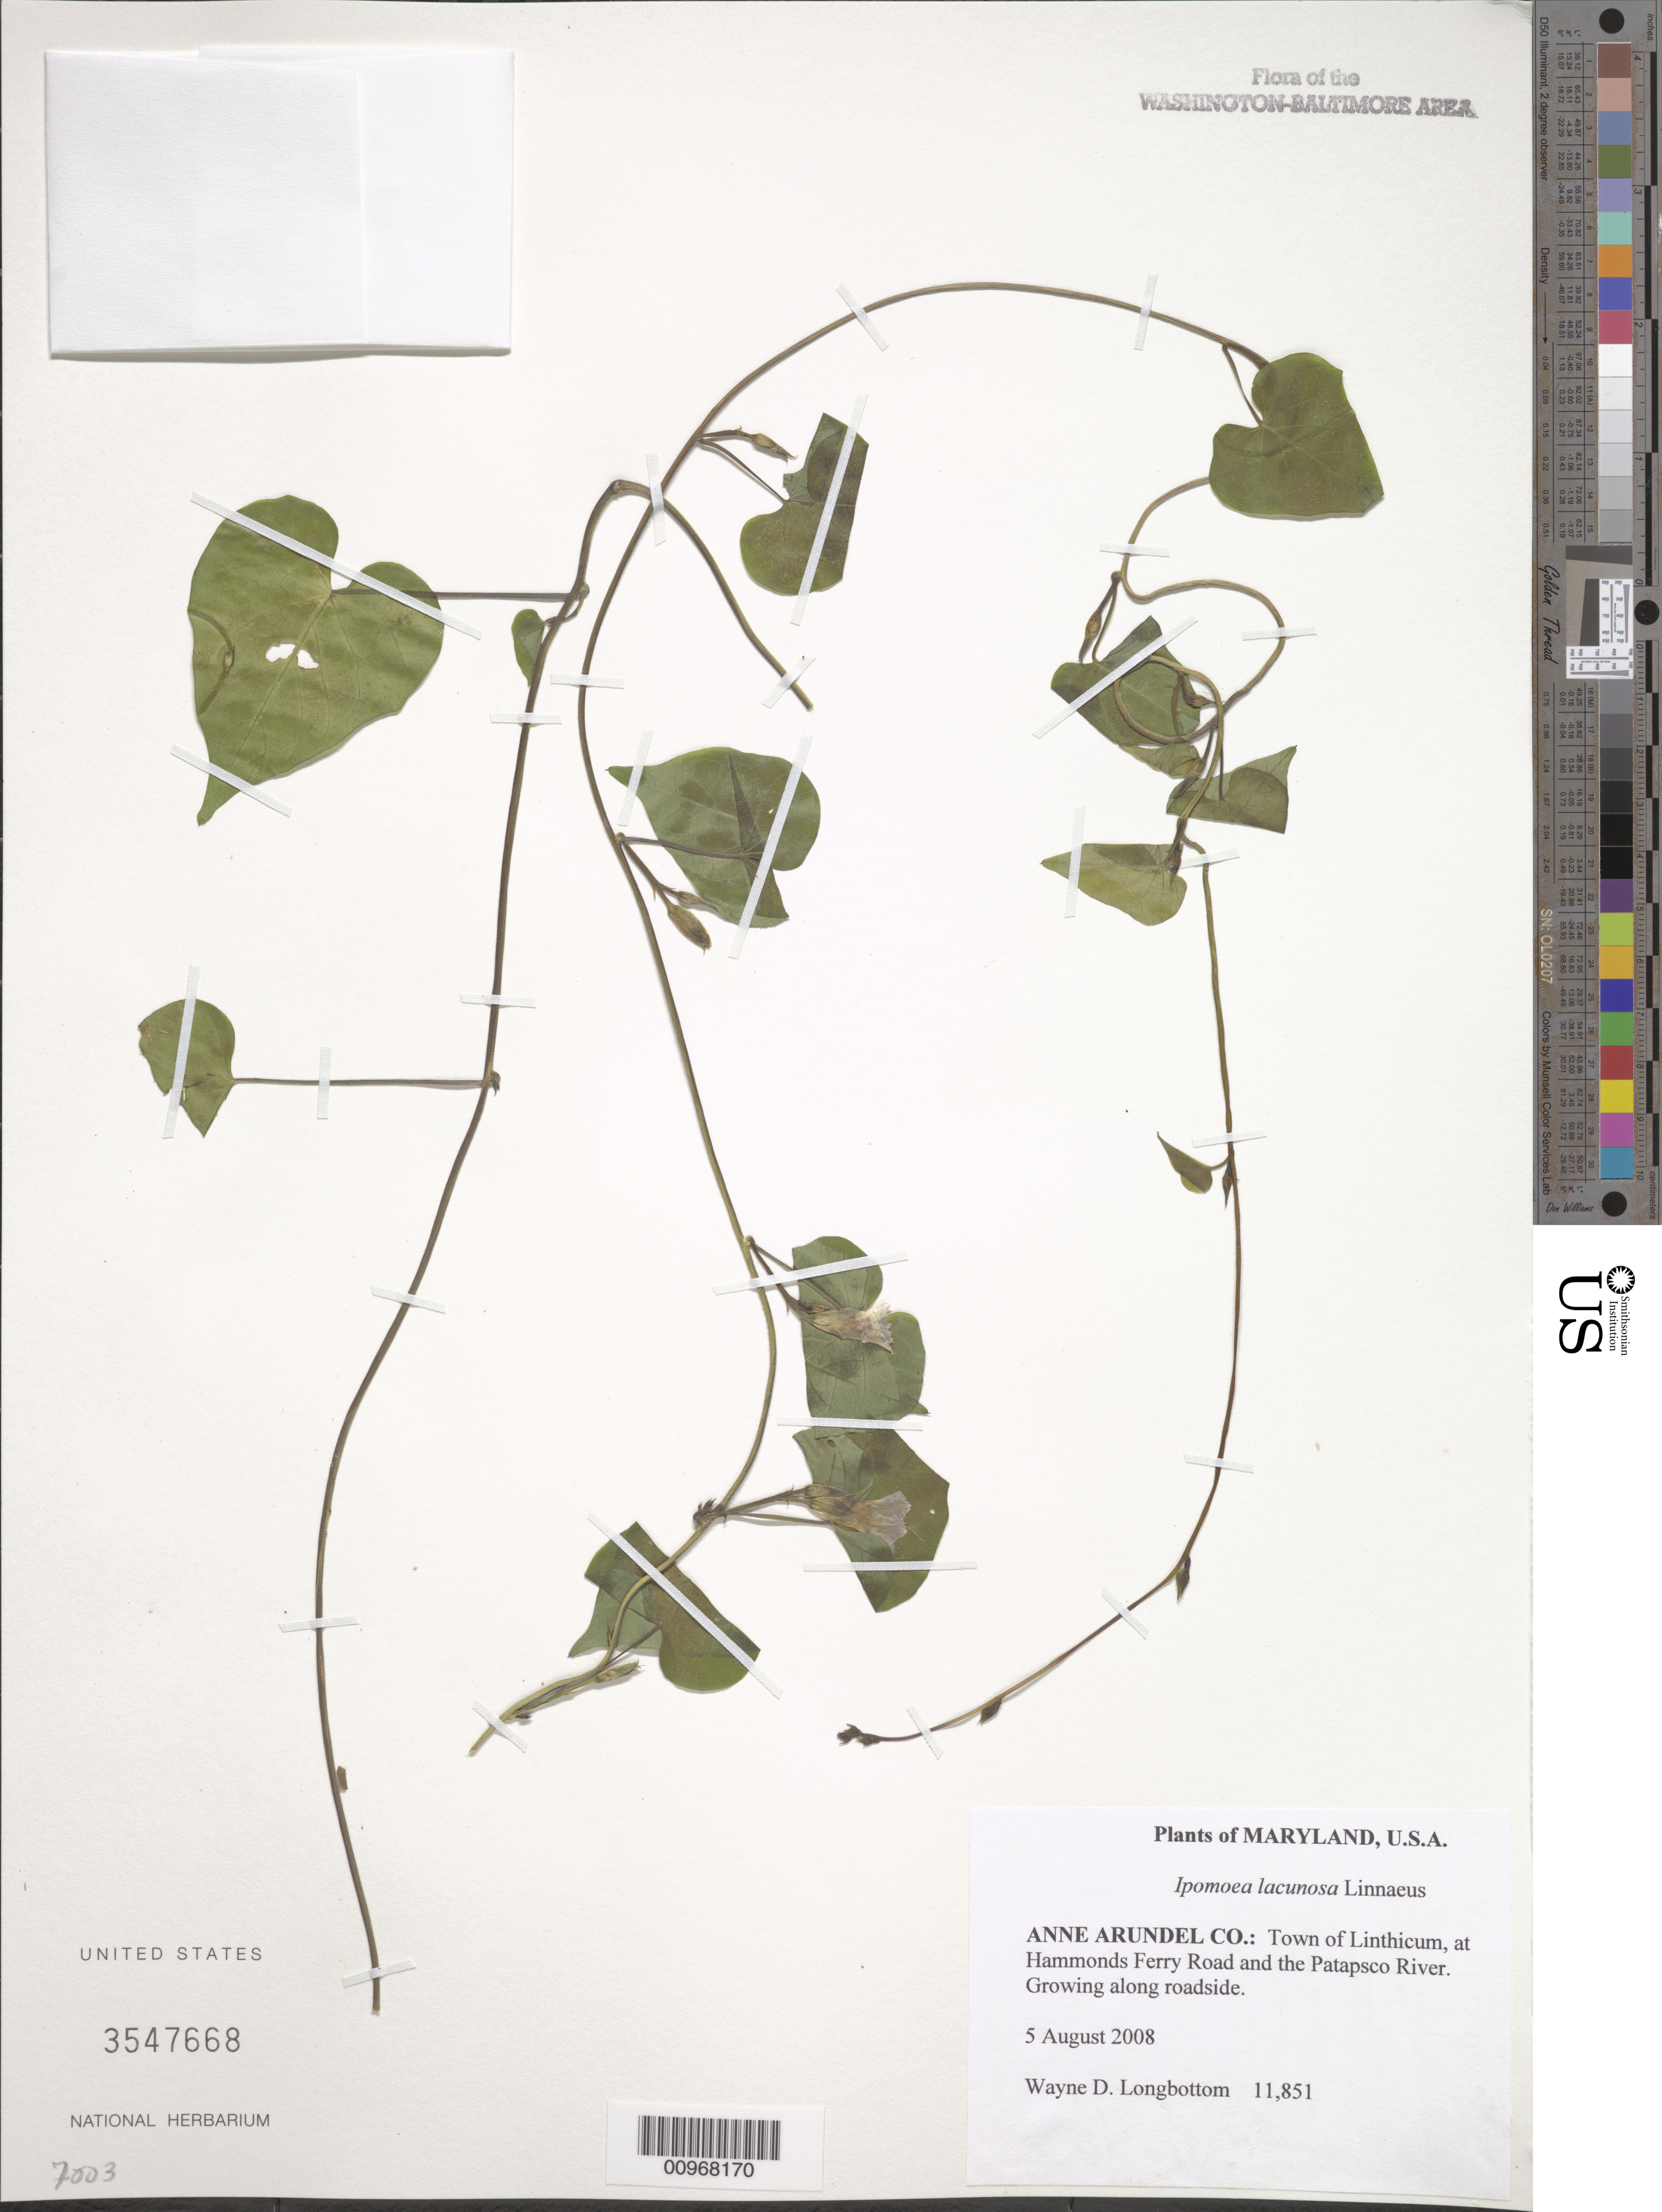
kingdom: Plantae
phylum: Tracheophyta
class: Magnoliopsida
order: Solanales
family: Convolvulaceae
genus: Ipomoea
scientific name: Ipomoea lacunosa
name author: L.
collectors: W. D. Longbottom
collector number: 11851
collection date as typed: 5 August 2008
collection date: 2008-08-05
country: United States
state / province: Maryland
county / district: Anne Arundel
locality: Town of Linthicum, at the junction of I-695 and Nursery Road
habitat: growing along the roadside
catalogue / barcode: US 3547668